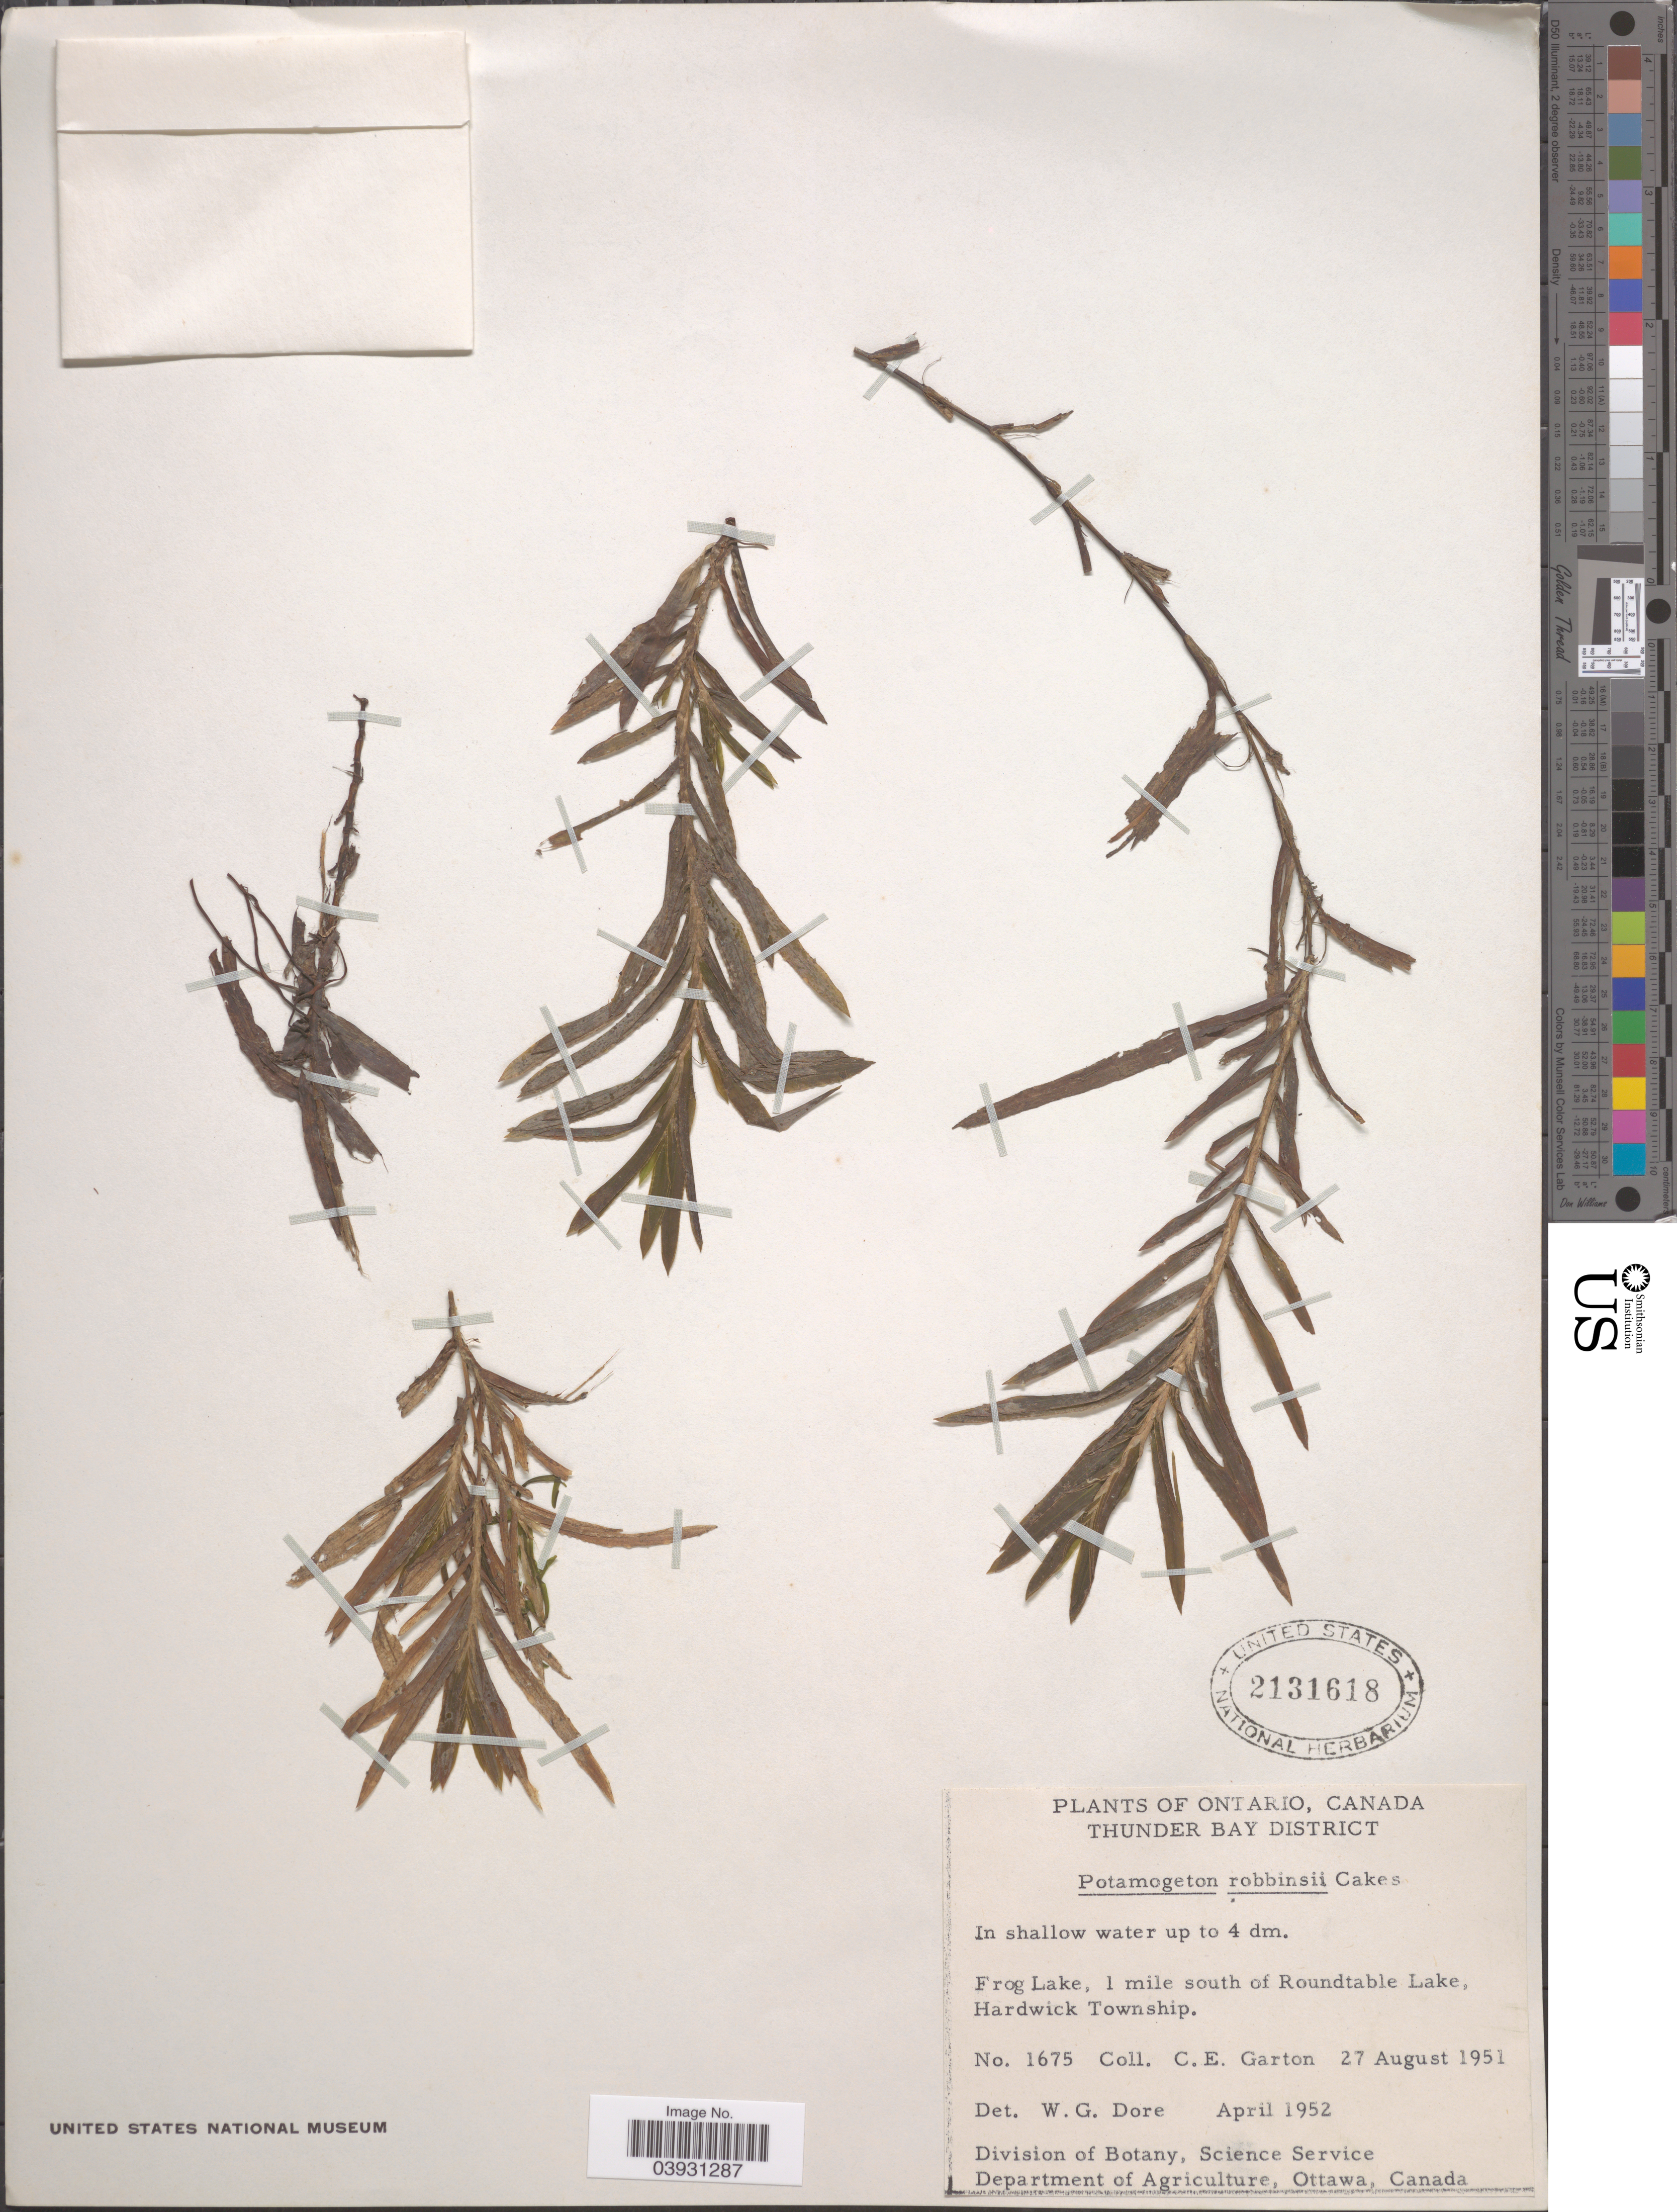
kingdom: Plantae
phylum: Tracheophyta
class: Liliopsida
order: Alismatales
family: Potamogetonaceae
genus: Potamogeton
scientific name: Potamogeton robbinsii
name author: Oakes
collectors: C. E. Garton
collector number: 1675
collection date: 1951-08-27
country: Canada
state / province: Ontario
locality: Thunder Bay District. Frog Lake, 1 mile south of Roundtable Lake, Hardwick Township.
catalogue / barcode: US 2131618